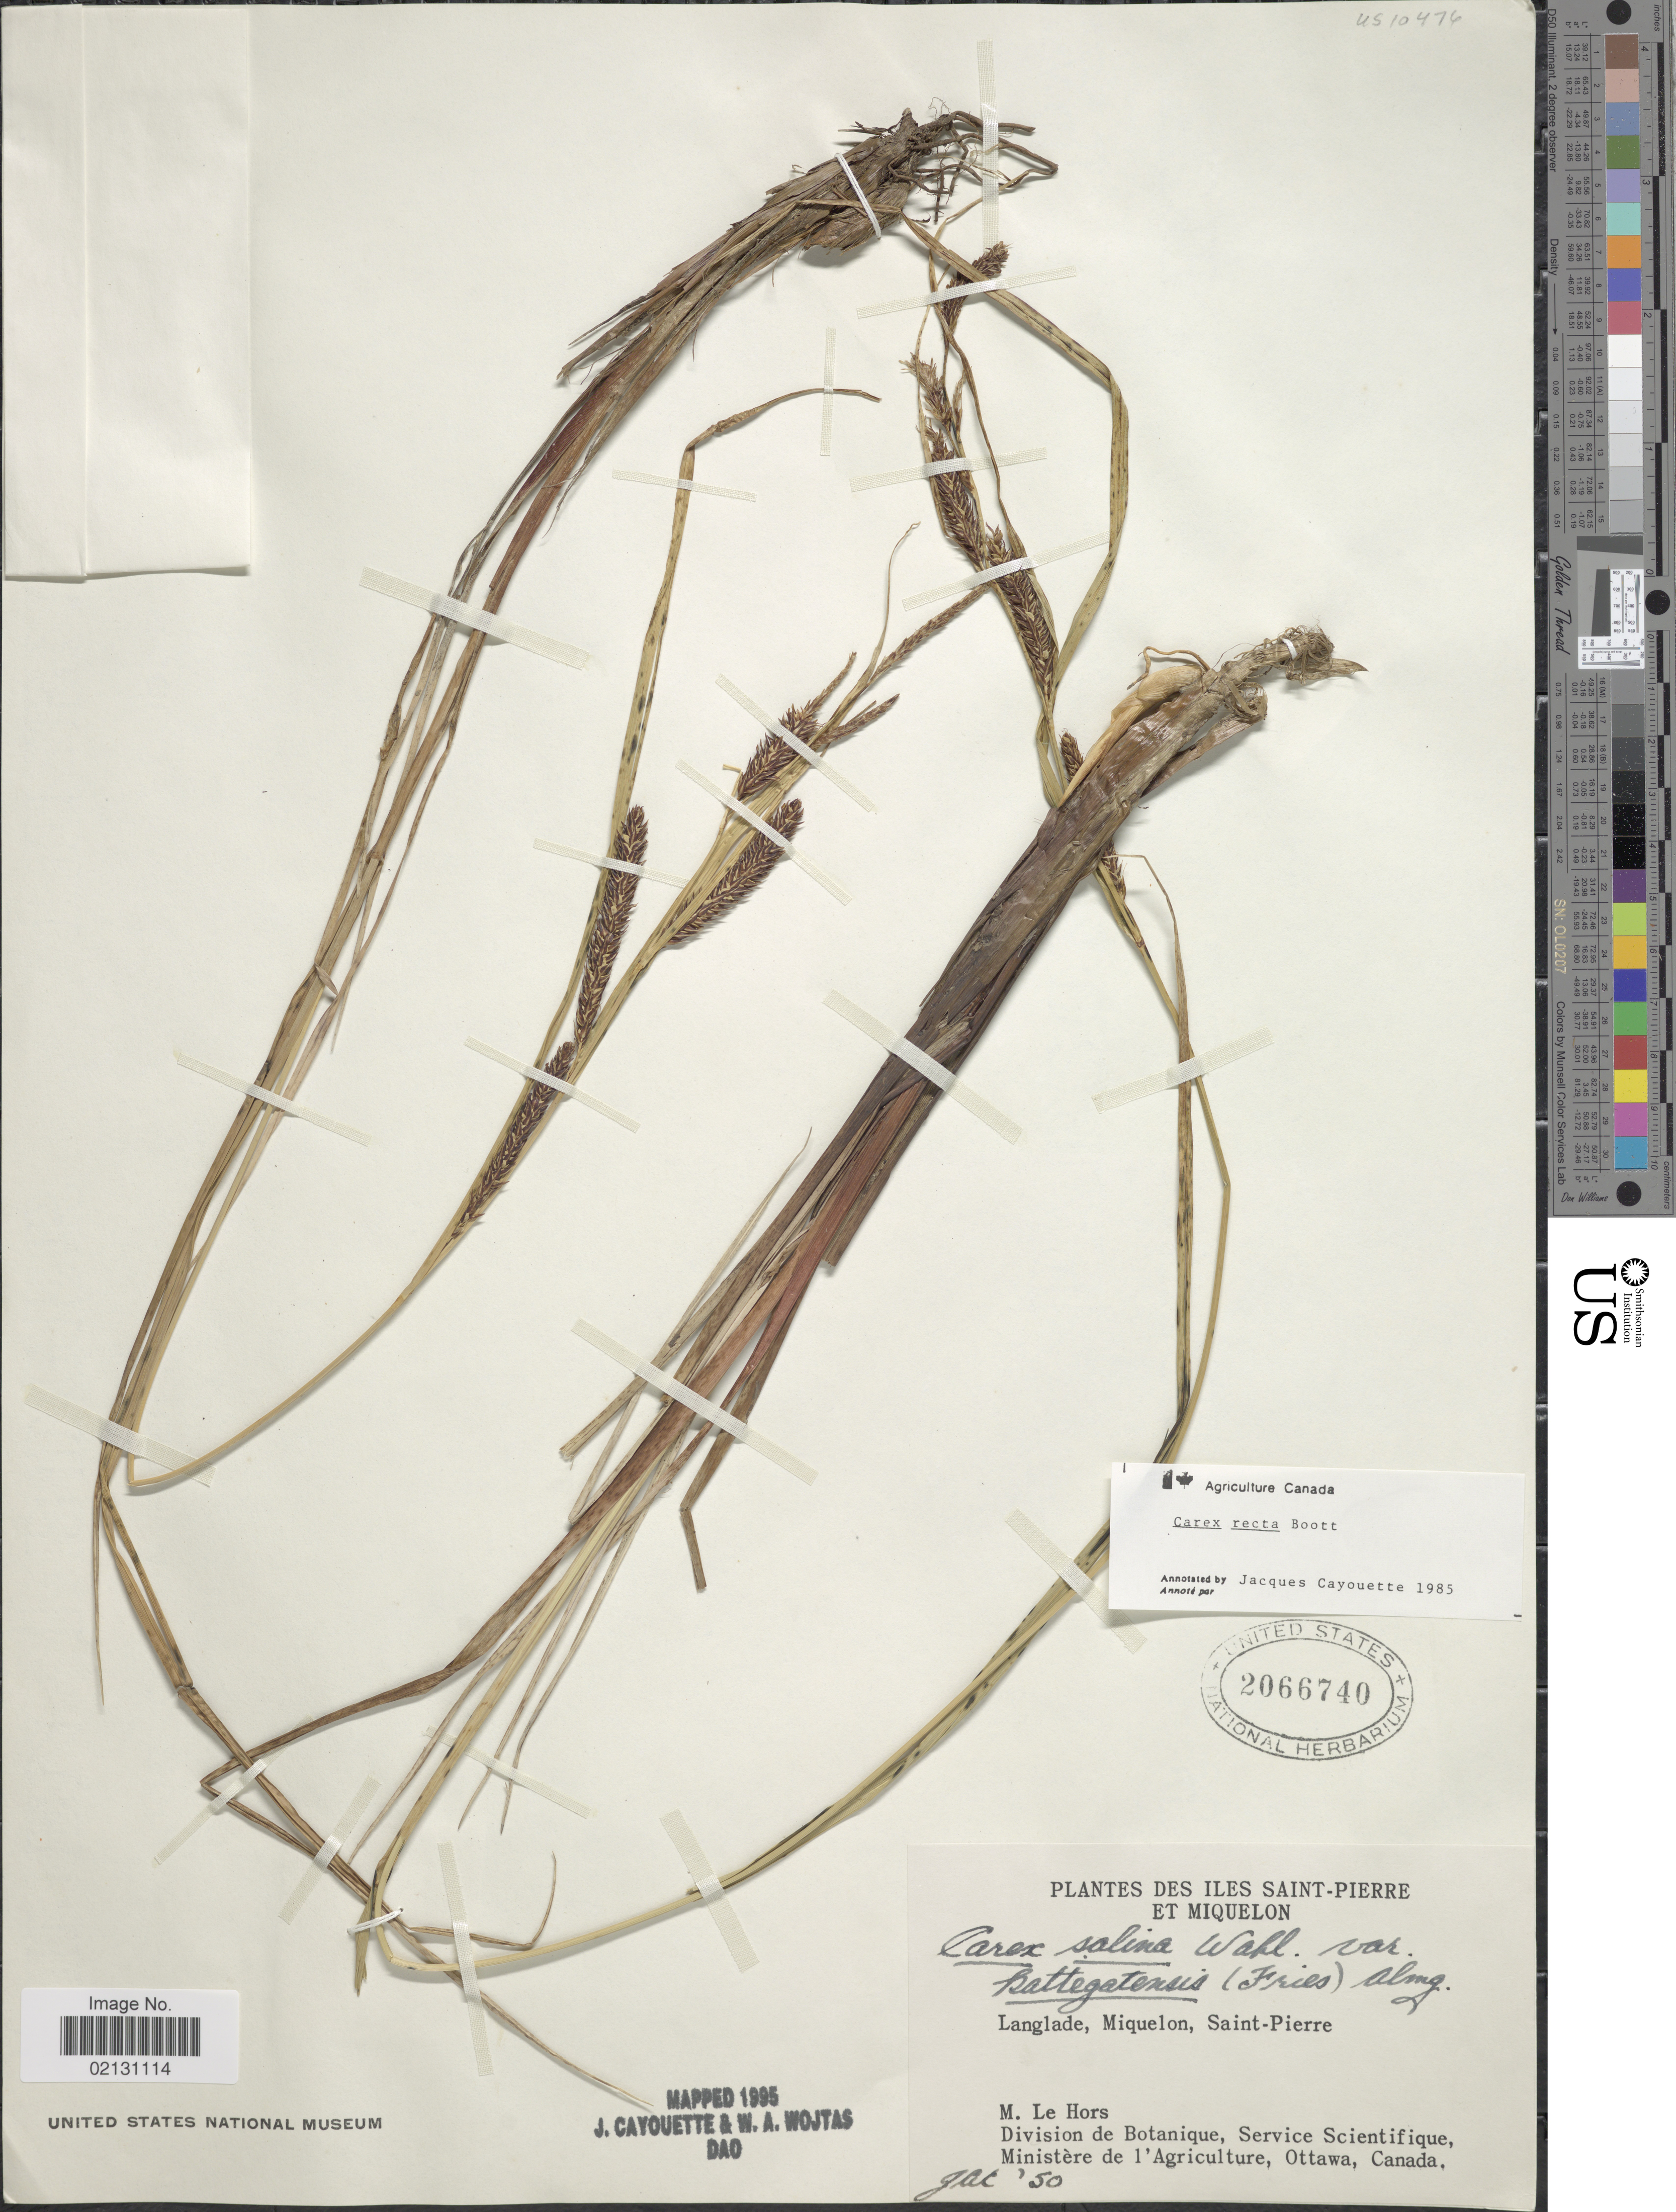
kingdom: Plantae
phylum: Tracheophyta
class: Liliopsida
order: Poales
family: Cyperaceae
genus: Carex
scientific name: Carex recta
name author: Boott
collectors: M. Le Hors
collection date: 1950-07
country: St. Pierre et Miquelon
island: Langlade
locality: Iles Saint-Pierre Et Miquelon. Langlade, Miquelon, Saint-Pierre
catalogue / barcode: US 2066740